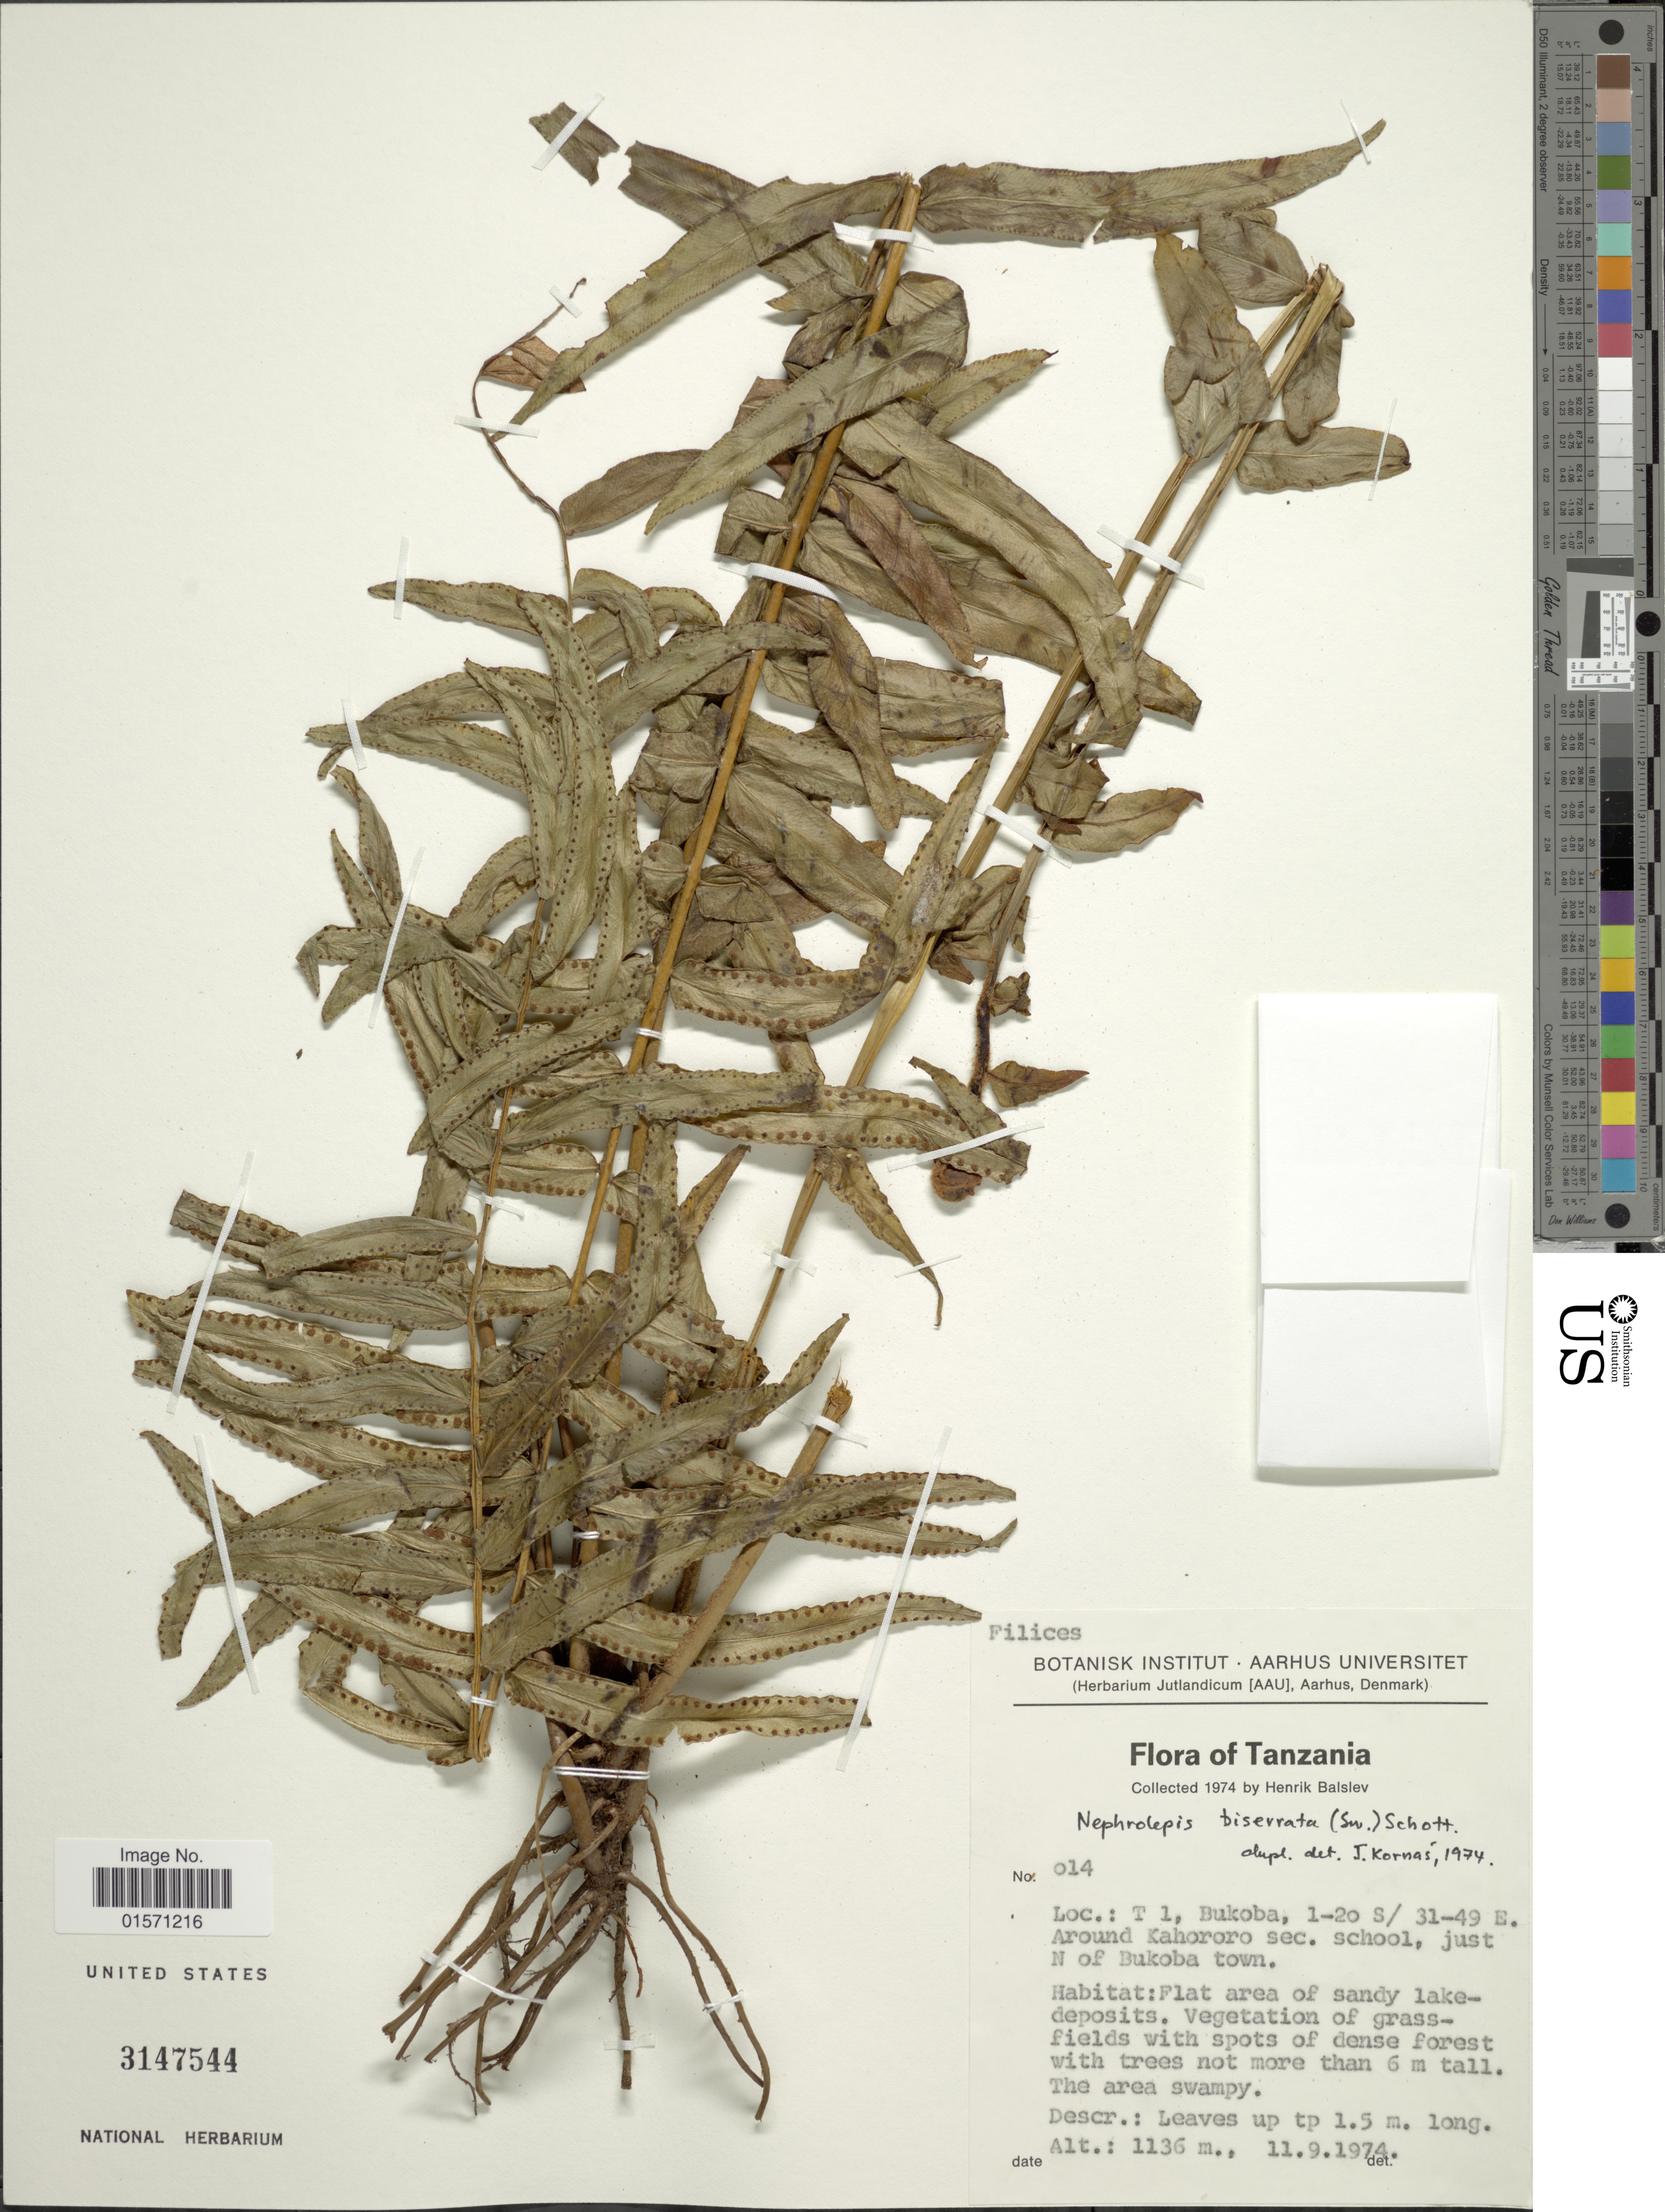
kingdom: Plantae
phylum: Tracheophyta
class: Polypodiopsida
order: Polypodiales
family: Nephrolepidaceae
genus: Nephrolepis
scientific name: Nephrolepis biserrata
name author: (Sw.) Schott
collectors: H. Balslev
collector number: o14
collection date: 1974-09-11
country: Tanzania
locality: T l, Bukoba. Around Kahororo sec. school, just N of Bukoba town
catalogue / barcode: US 3147544